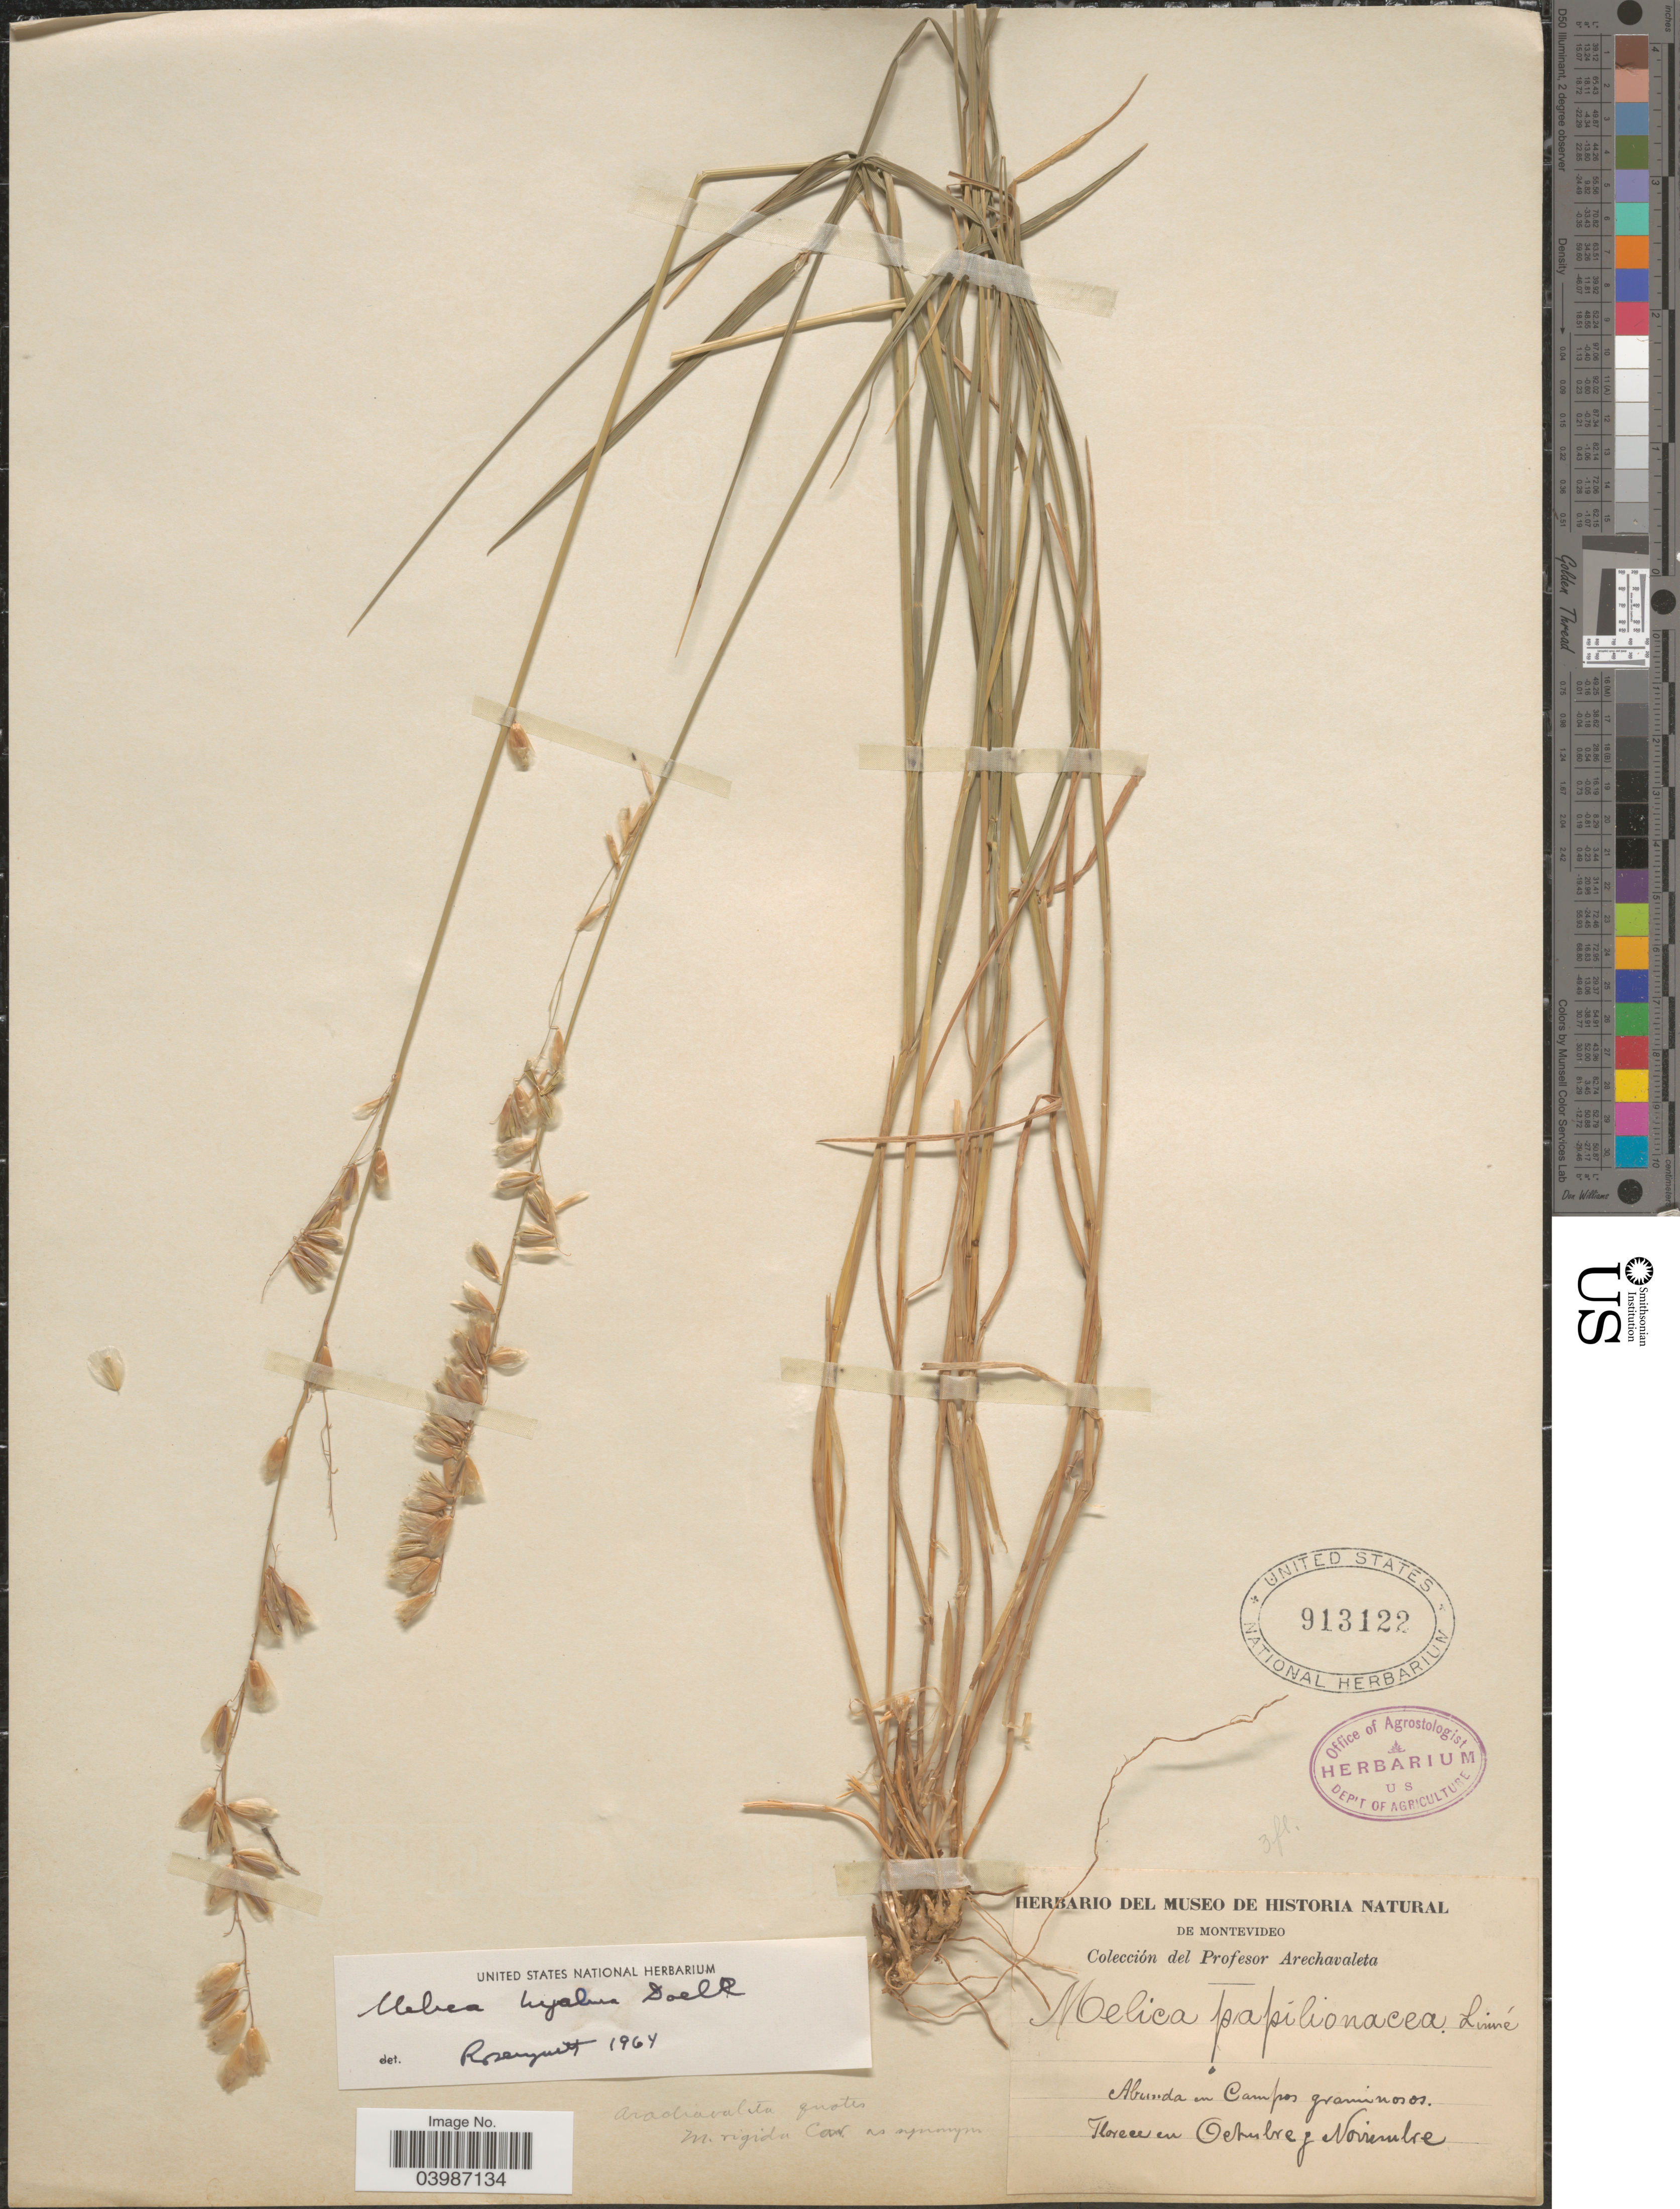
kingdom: Plantae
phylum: Tracheophyta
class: Liliopsida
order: Poales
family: Poaceae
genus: Melica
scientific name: Melica hyalina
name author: Döll in Mart.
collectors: Arechavaleta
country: Uruguay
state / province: Montevideo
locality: Abunda en Campos graminosos.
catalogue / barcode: US 913122